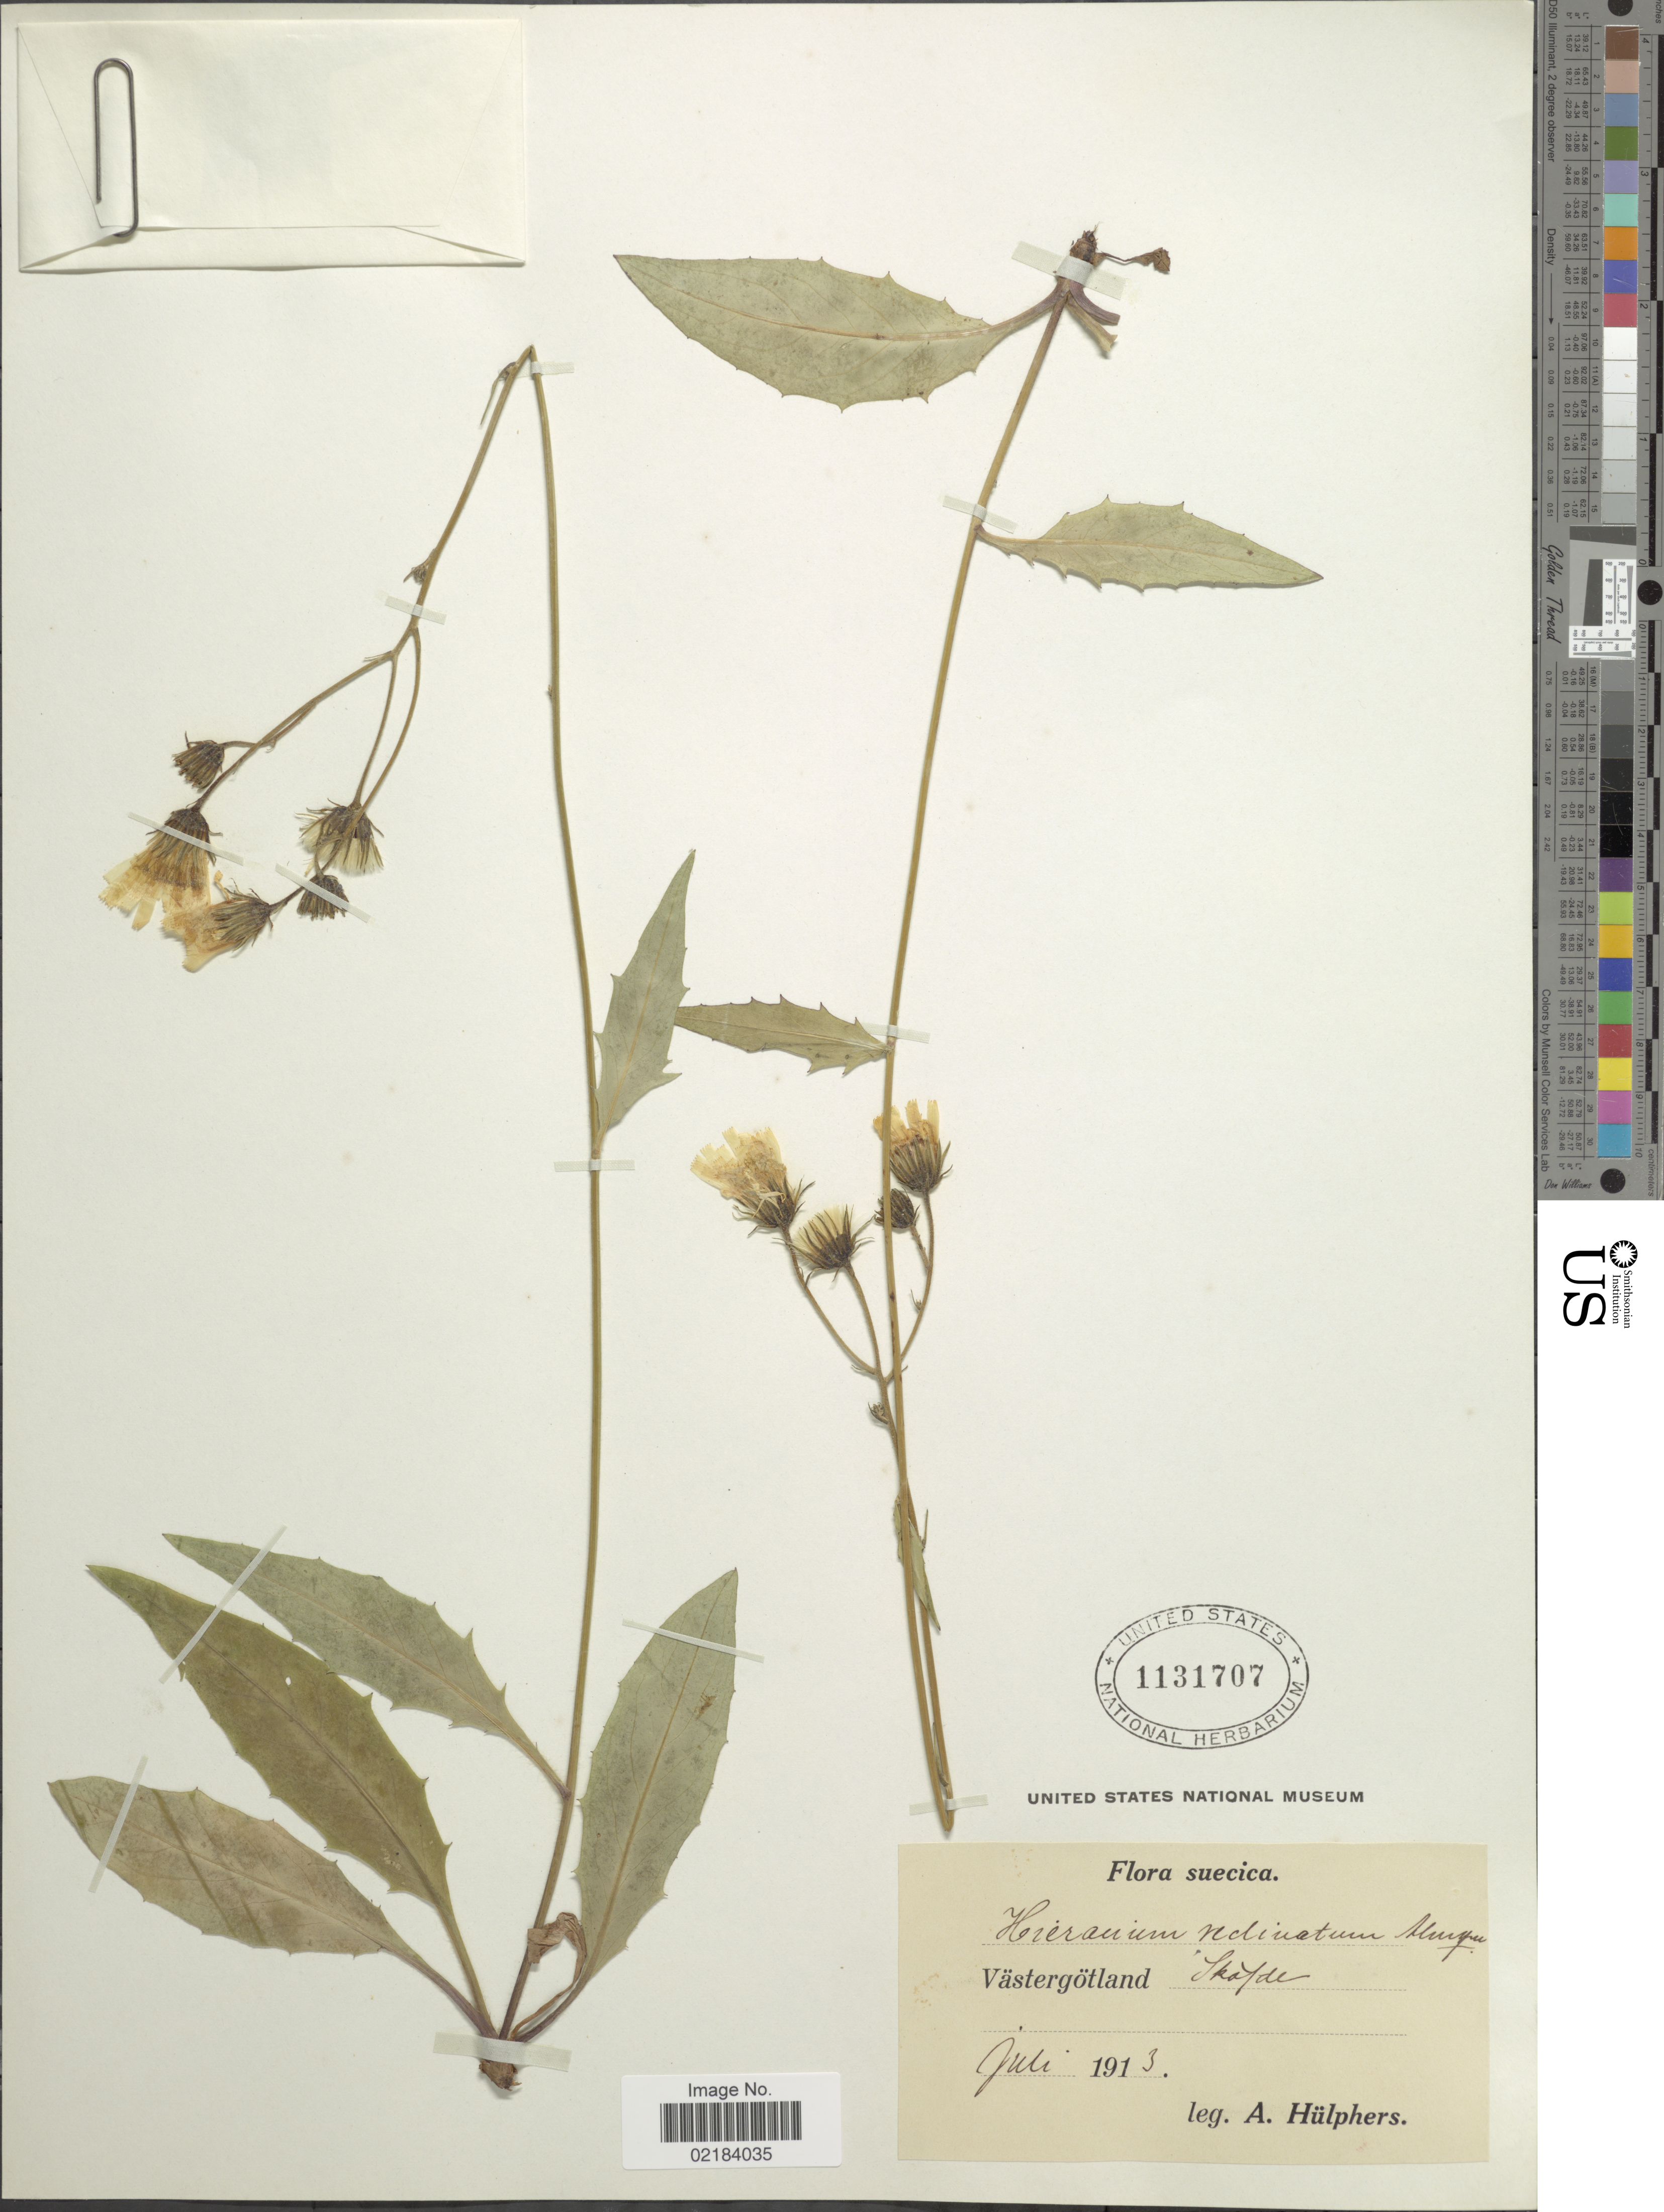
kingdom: Plantae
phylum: Tracheophyta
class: Magnoliopsida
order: Asterales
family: Asteraceae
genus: Hieracium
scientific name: Hieracium subsimile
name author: Norrl.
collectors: A. Hülphers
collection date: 1913-07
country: Sweden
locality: Västergötland Sköfde [ = Skovde].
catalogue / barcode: US 1131707